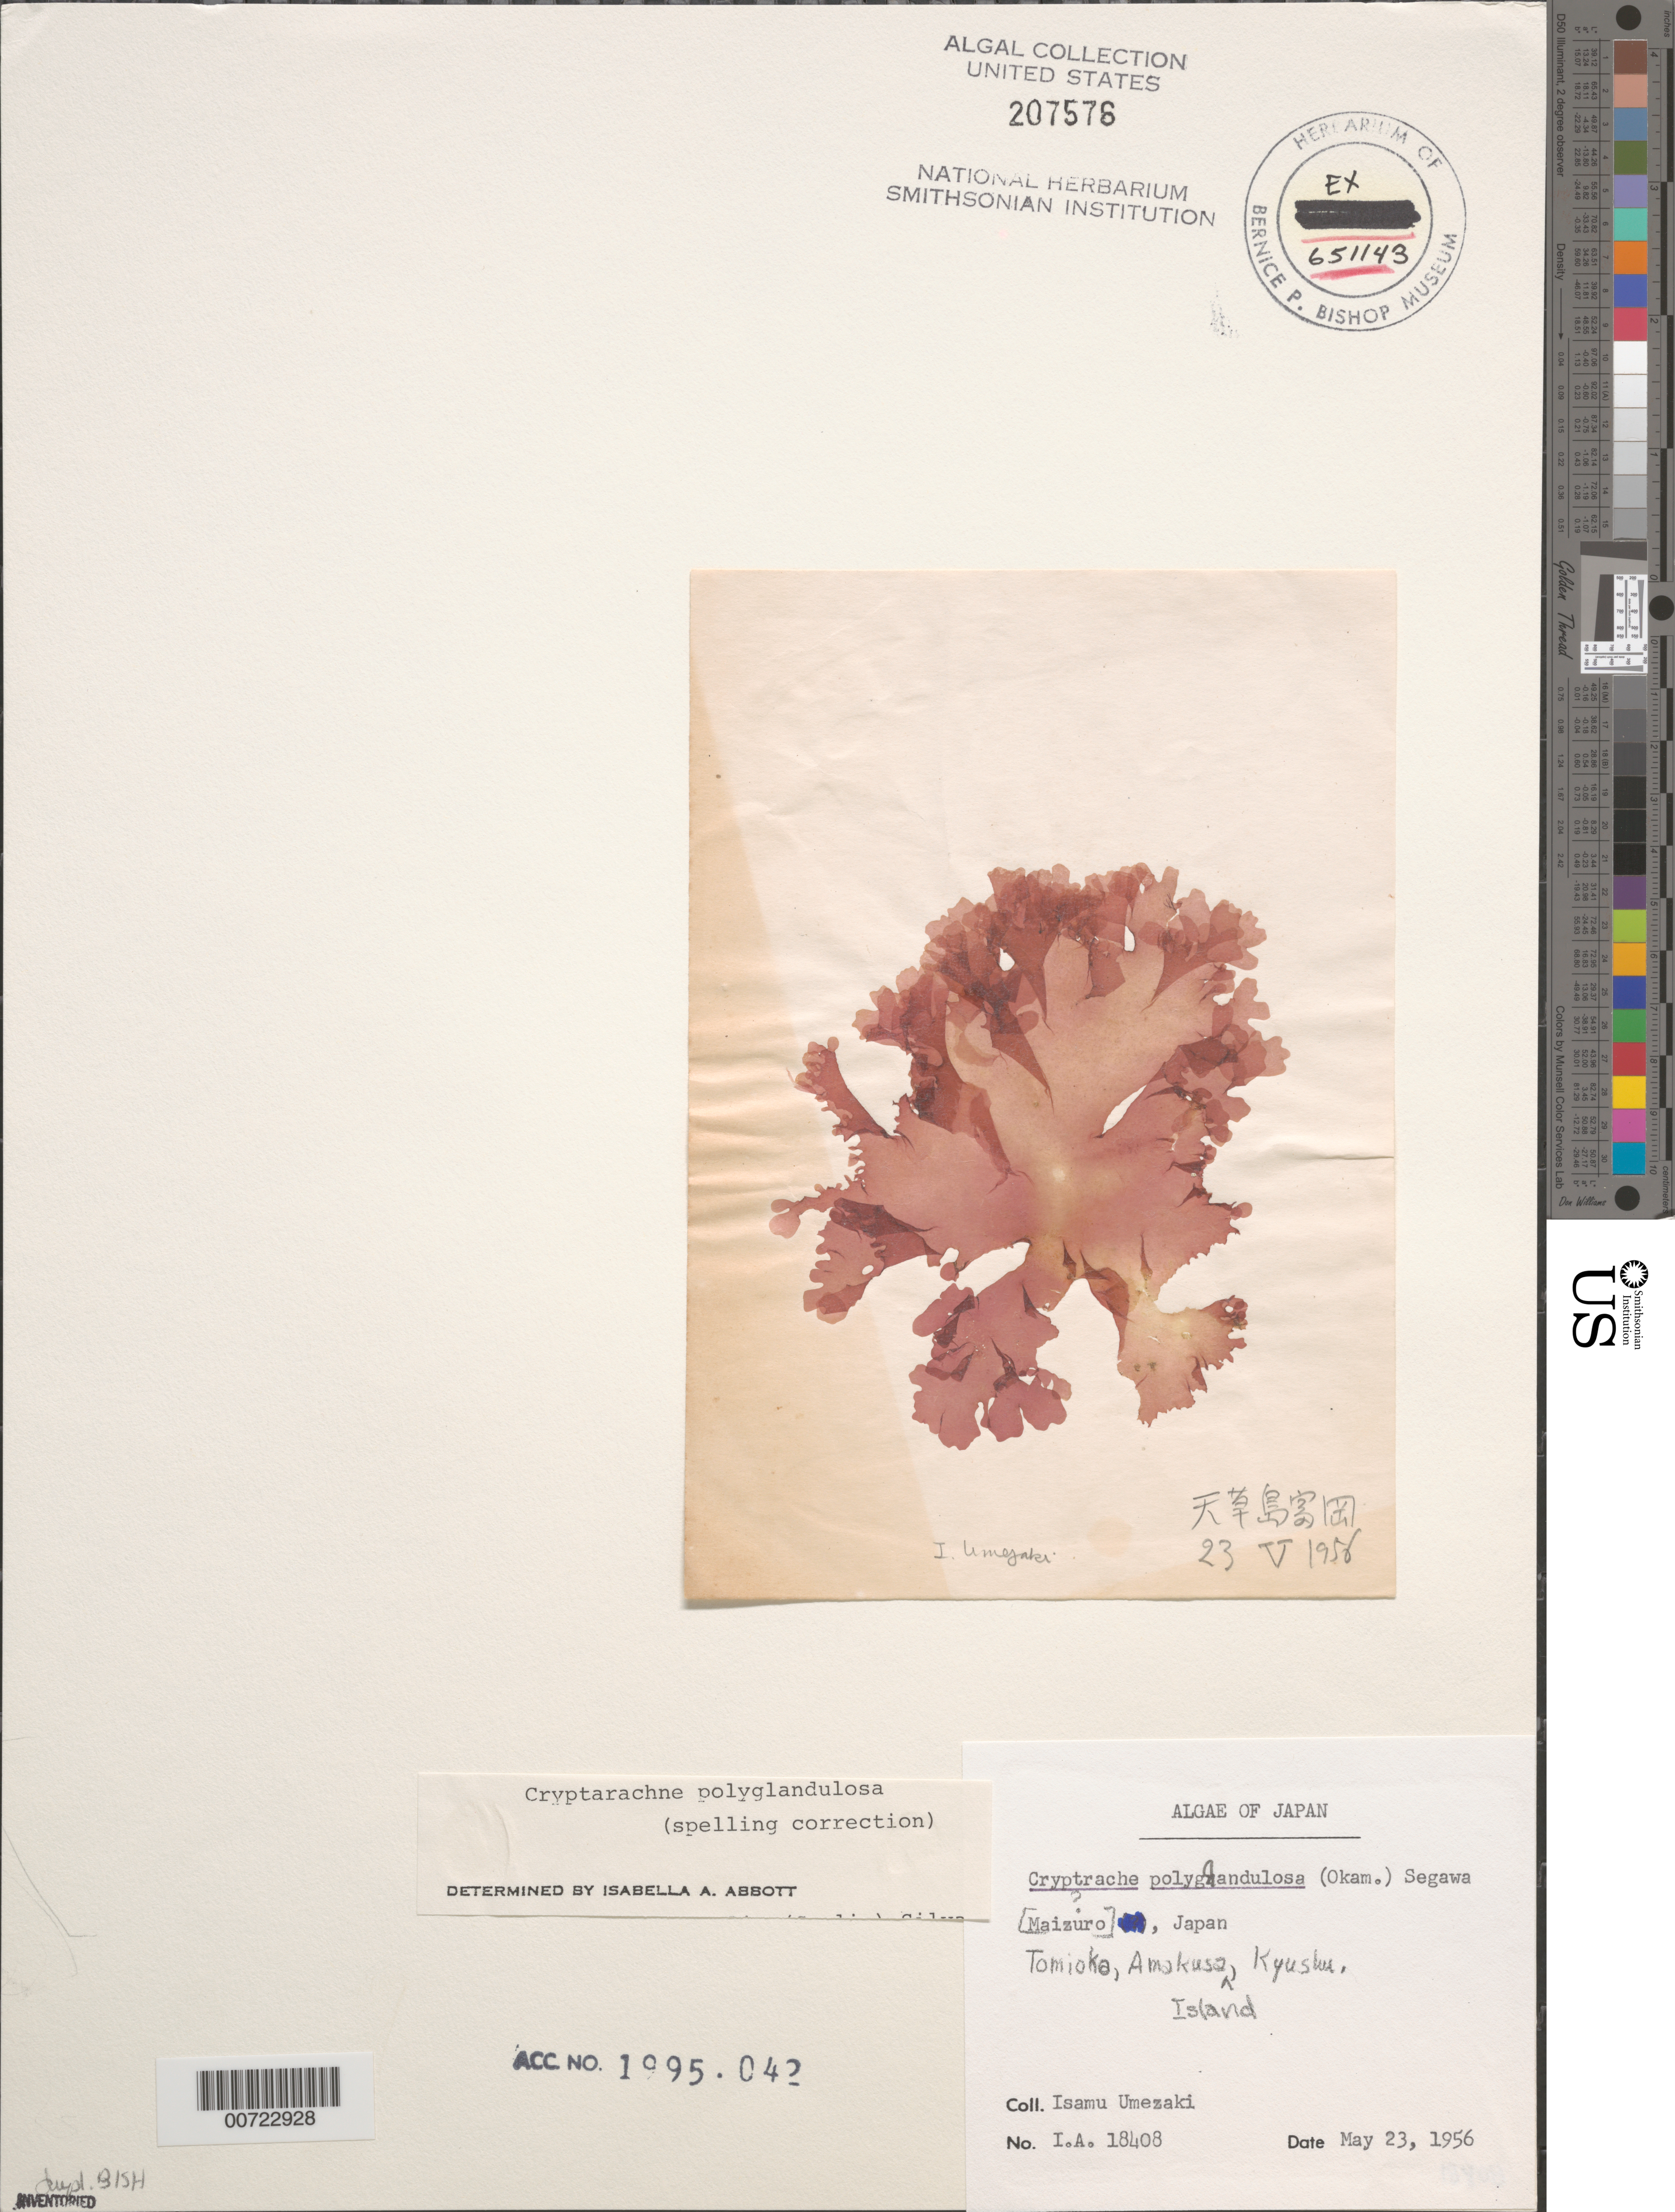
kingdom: Plantae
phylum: Rhodophyta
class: Florideophyceae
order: Rhodymeniales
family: Rhodymeniaceae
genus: Cryptarachne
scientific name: Cryptarachne polyglandulosa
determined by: Abbott, Isabella A.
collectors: I. Umezaki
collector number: IAA 18408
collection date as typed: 23 May 1956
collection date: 1956-05-23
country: Japan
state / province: Kumamoto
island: Amakusa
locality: Tomioka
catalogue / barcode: US 207576